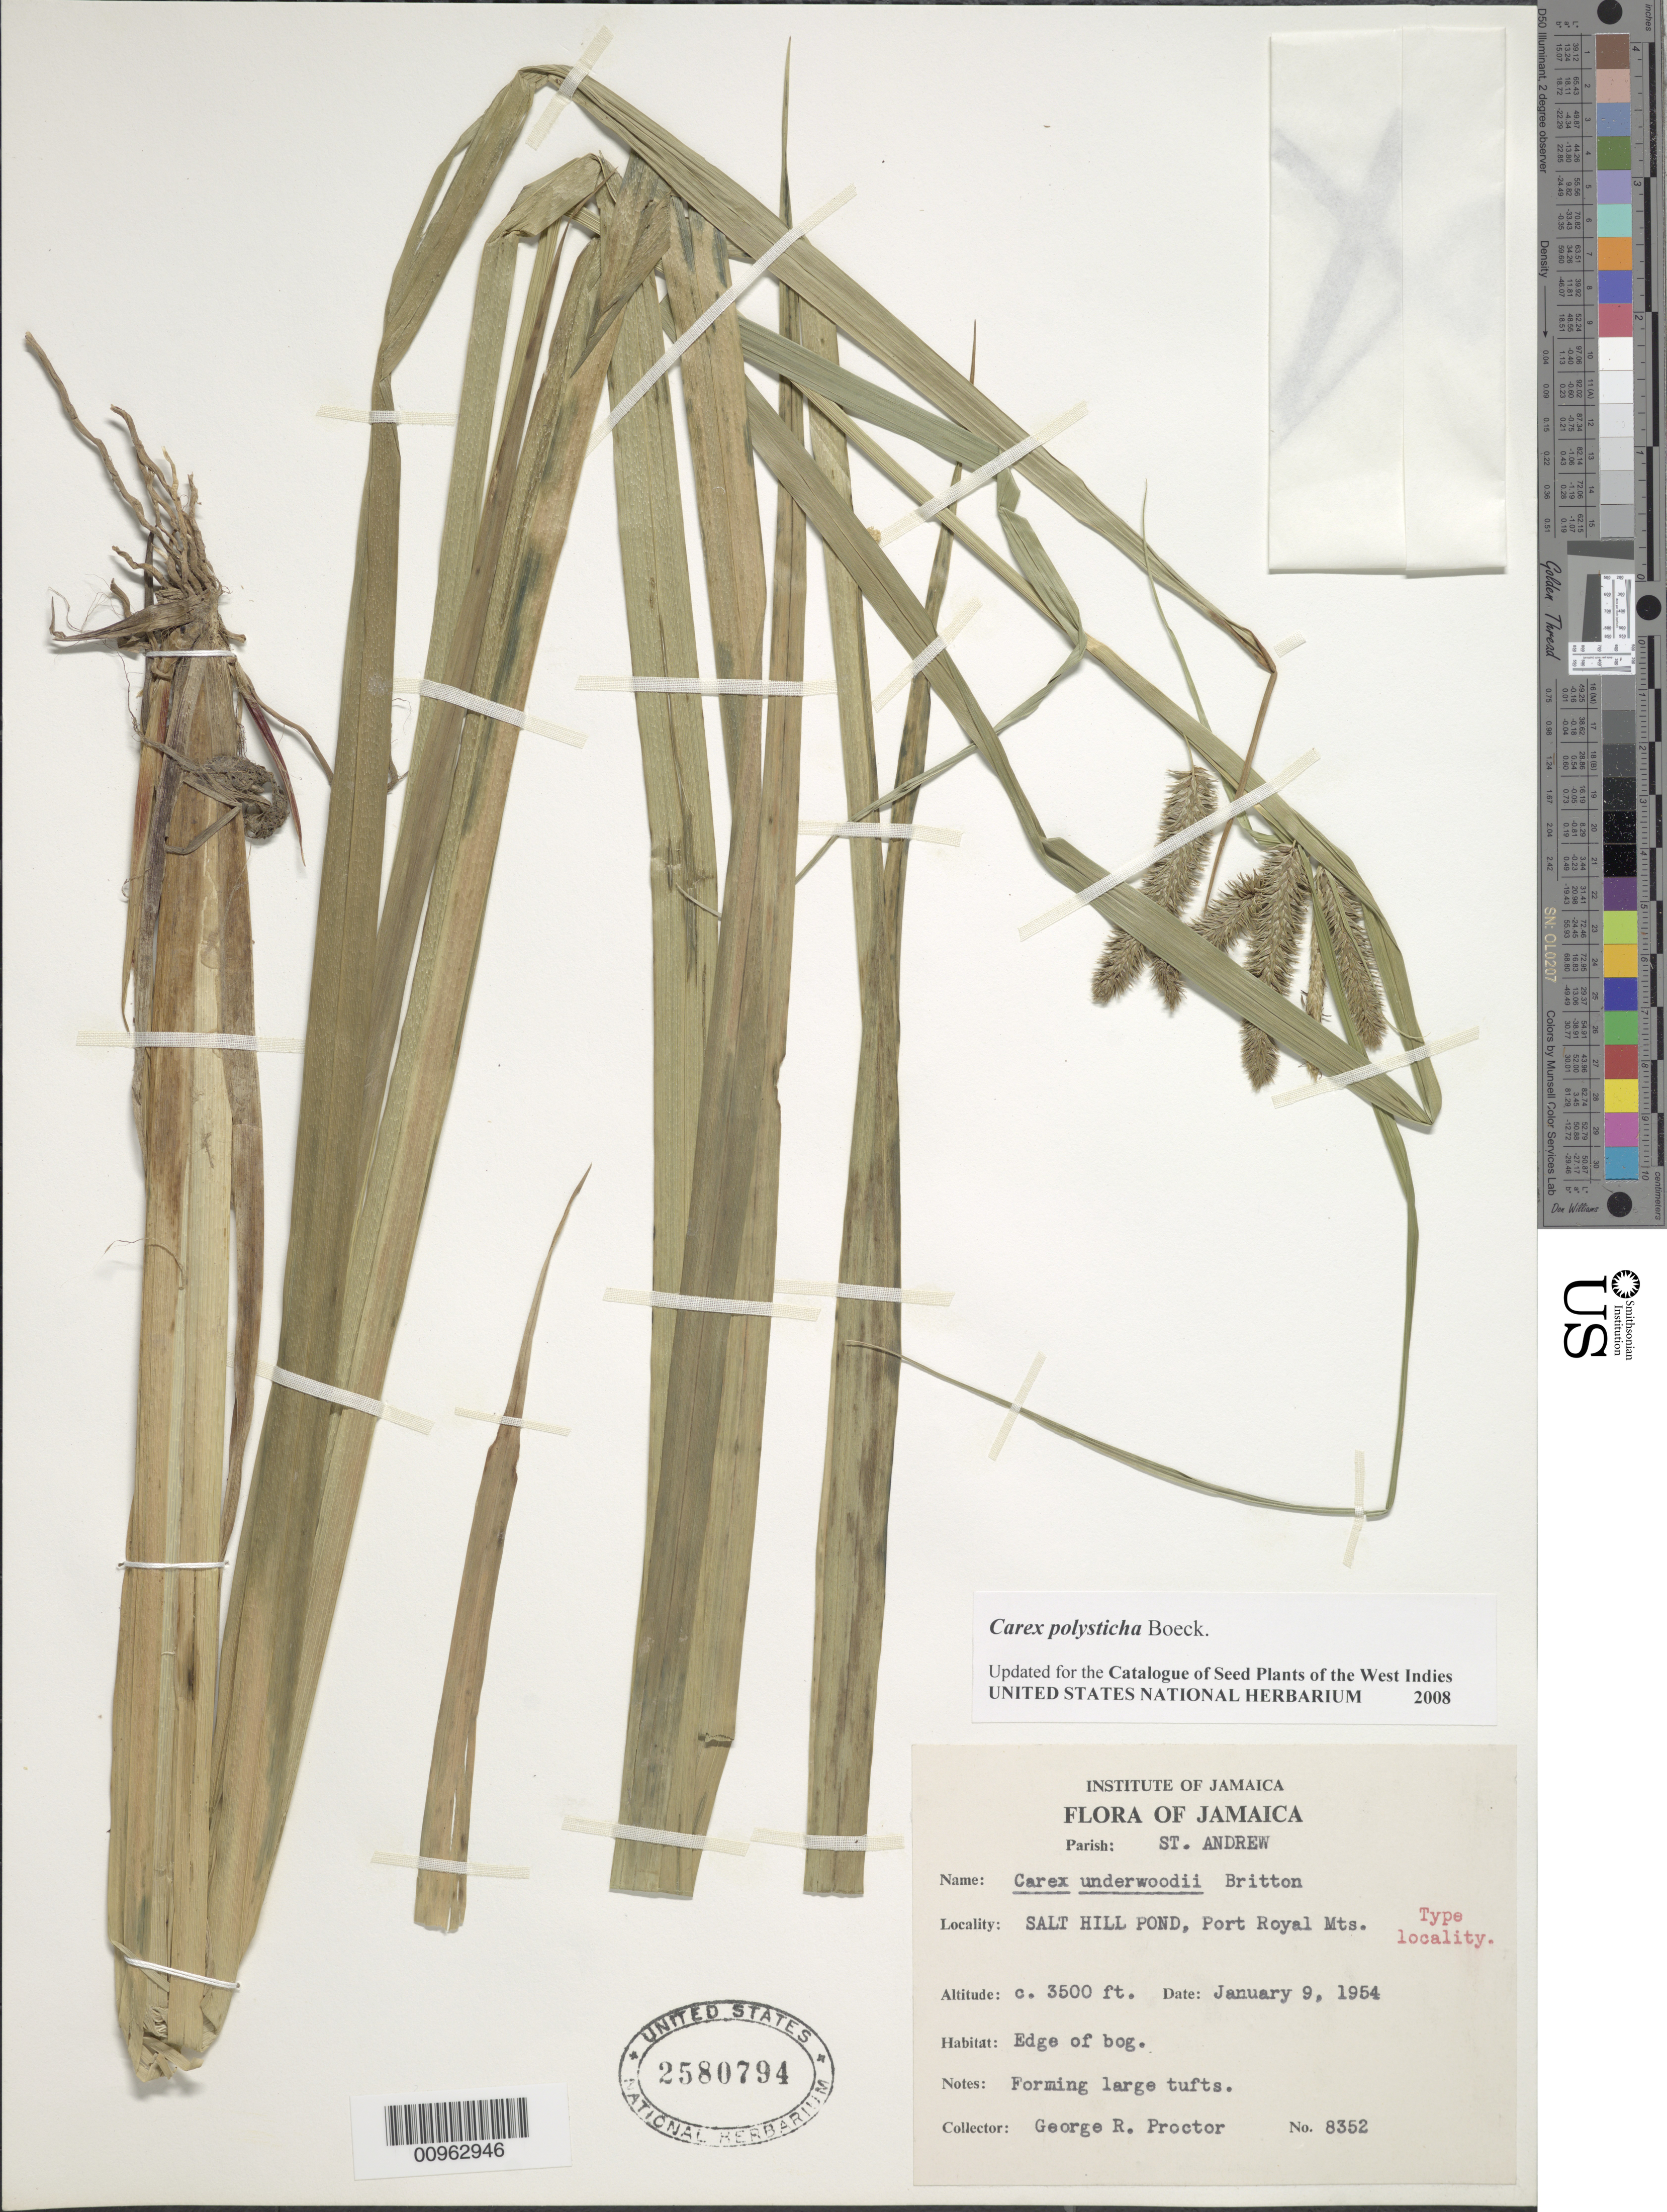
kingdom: Plantae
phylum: Tracheophyta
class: Liliopsida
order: Poales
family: Cyperaceae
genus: Carex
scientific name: Carex polysticha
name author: Boeckeler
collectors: G. R. Proctor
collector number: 8352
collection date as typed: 09 Jan 1954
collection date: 1954-01-09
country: Jamaica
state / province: Saint Andrew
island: Jamaica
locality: Salt Hill Pond, Port Royal Mountains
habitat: Edge of bog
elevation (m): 1067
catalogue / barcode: US 2580794